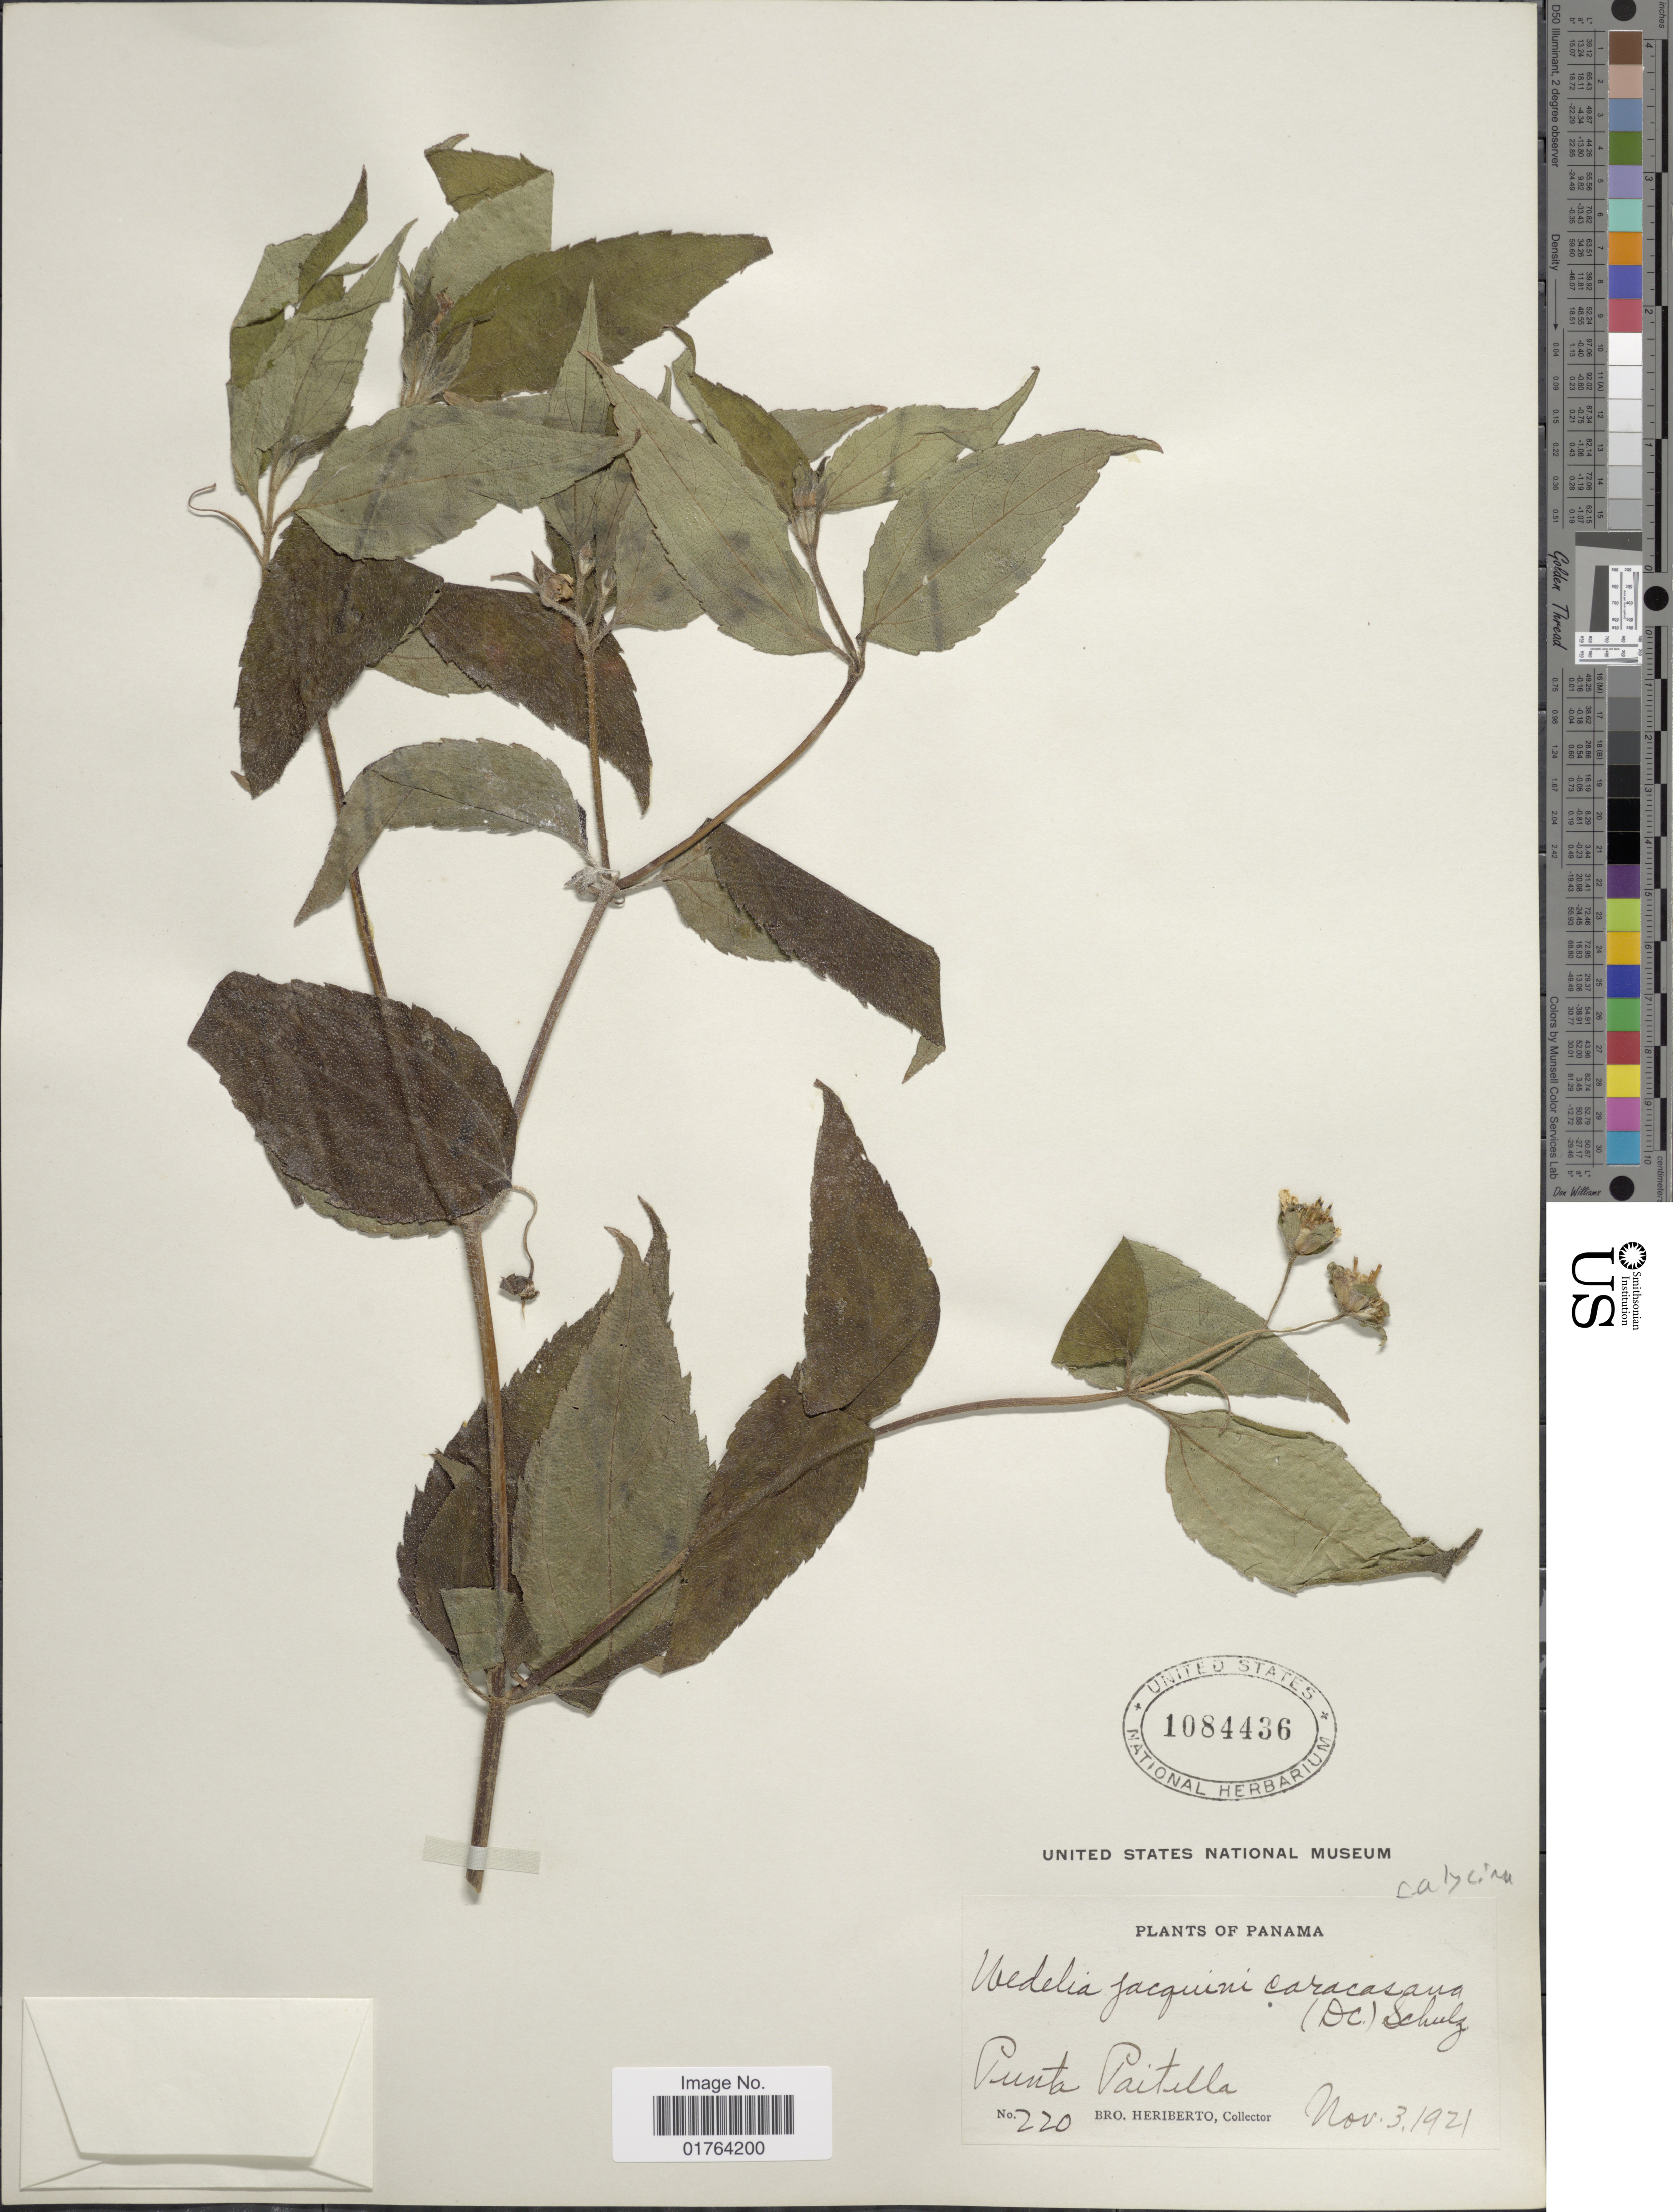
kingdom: Plantae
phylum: Tracheophyta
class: Magnoliopsida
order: Asterales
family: Asteraceae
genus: Wedelia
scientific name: Wedelia calycina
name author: Rich.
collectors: B. Heriberto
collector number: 220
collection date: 1921-11-03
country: Panama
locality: Punta Paitella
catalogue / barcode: US 1084436